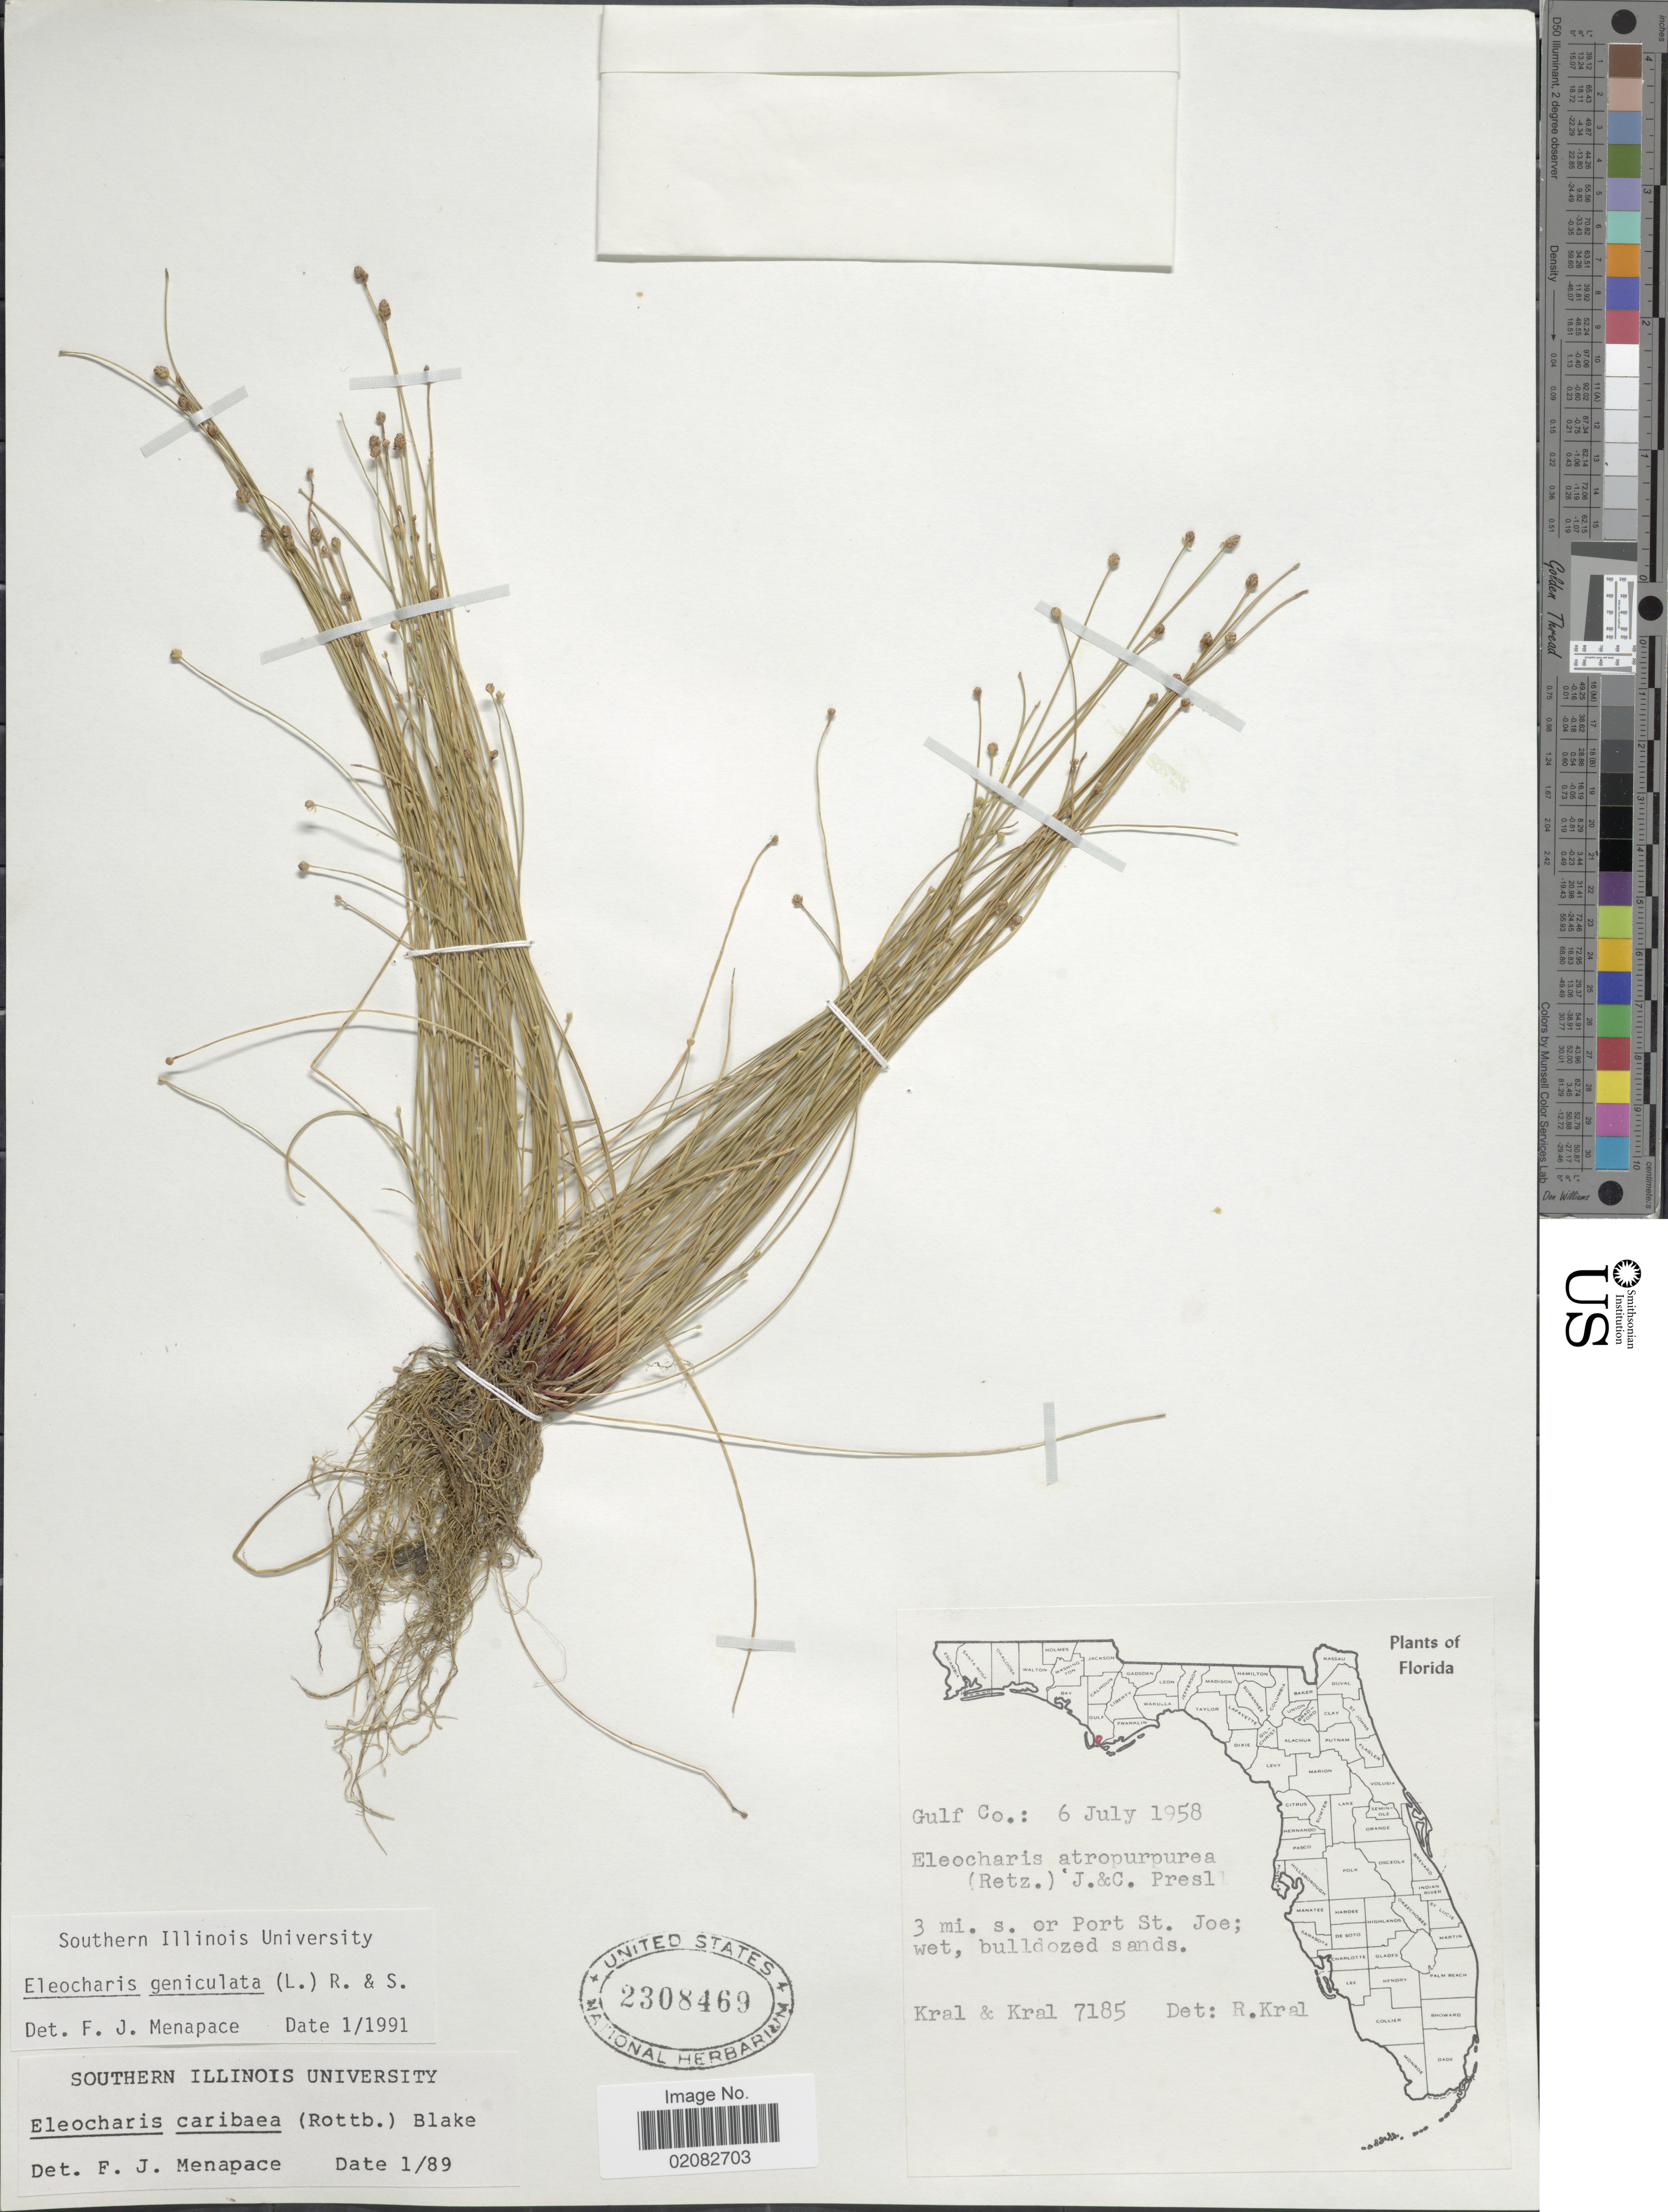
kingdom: Plantae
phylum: Tracheophyta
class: Liliopsida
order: Poales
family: Cyperaceae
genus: Eleocharis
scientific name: Eleocharis geniculata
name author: (L.) Roem. & Schult.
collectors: -- Kral & -- Kral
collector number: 7185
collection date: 1958-07-06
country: United States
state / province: Florida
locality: Gulf Co., 3 mi. s. or Port St. Joe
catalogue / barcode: US 2308469